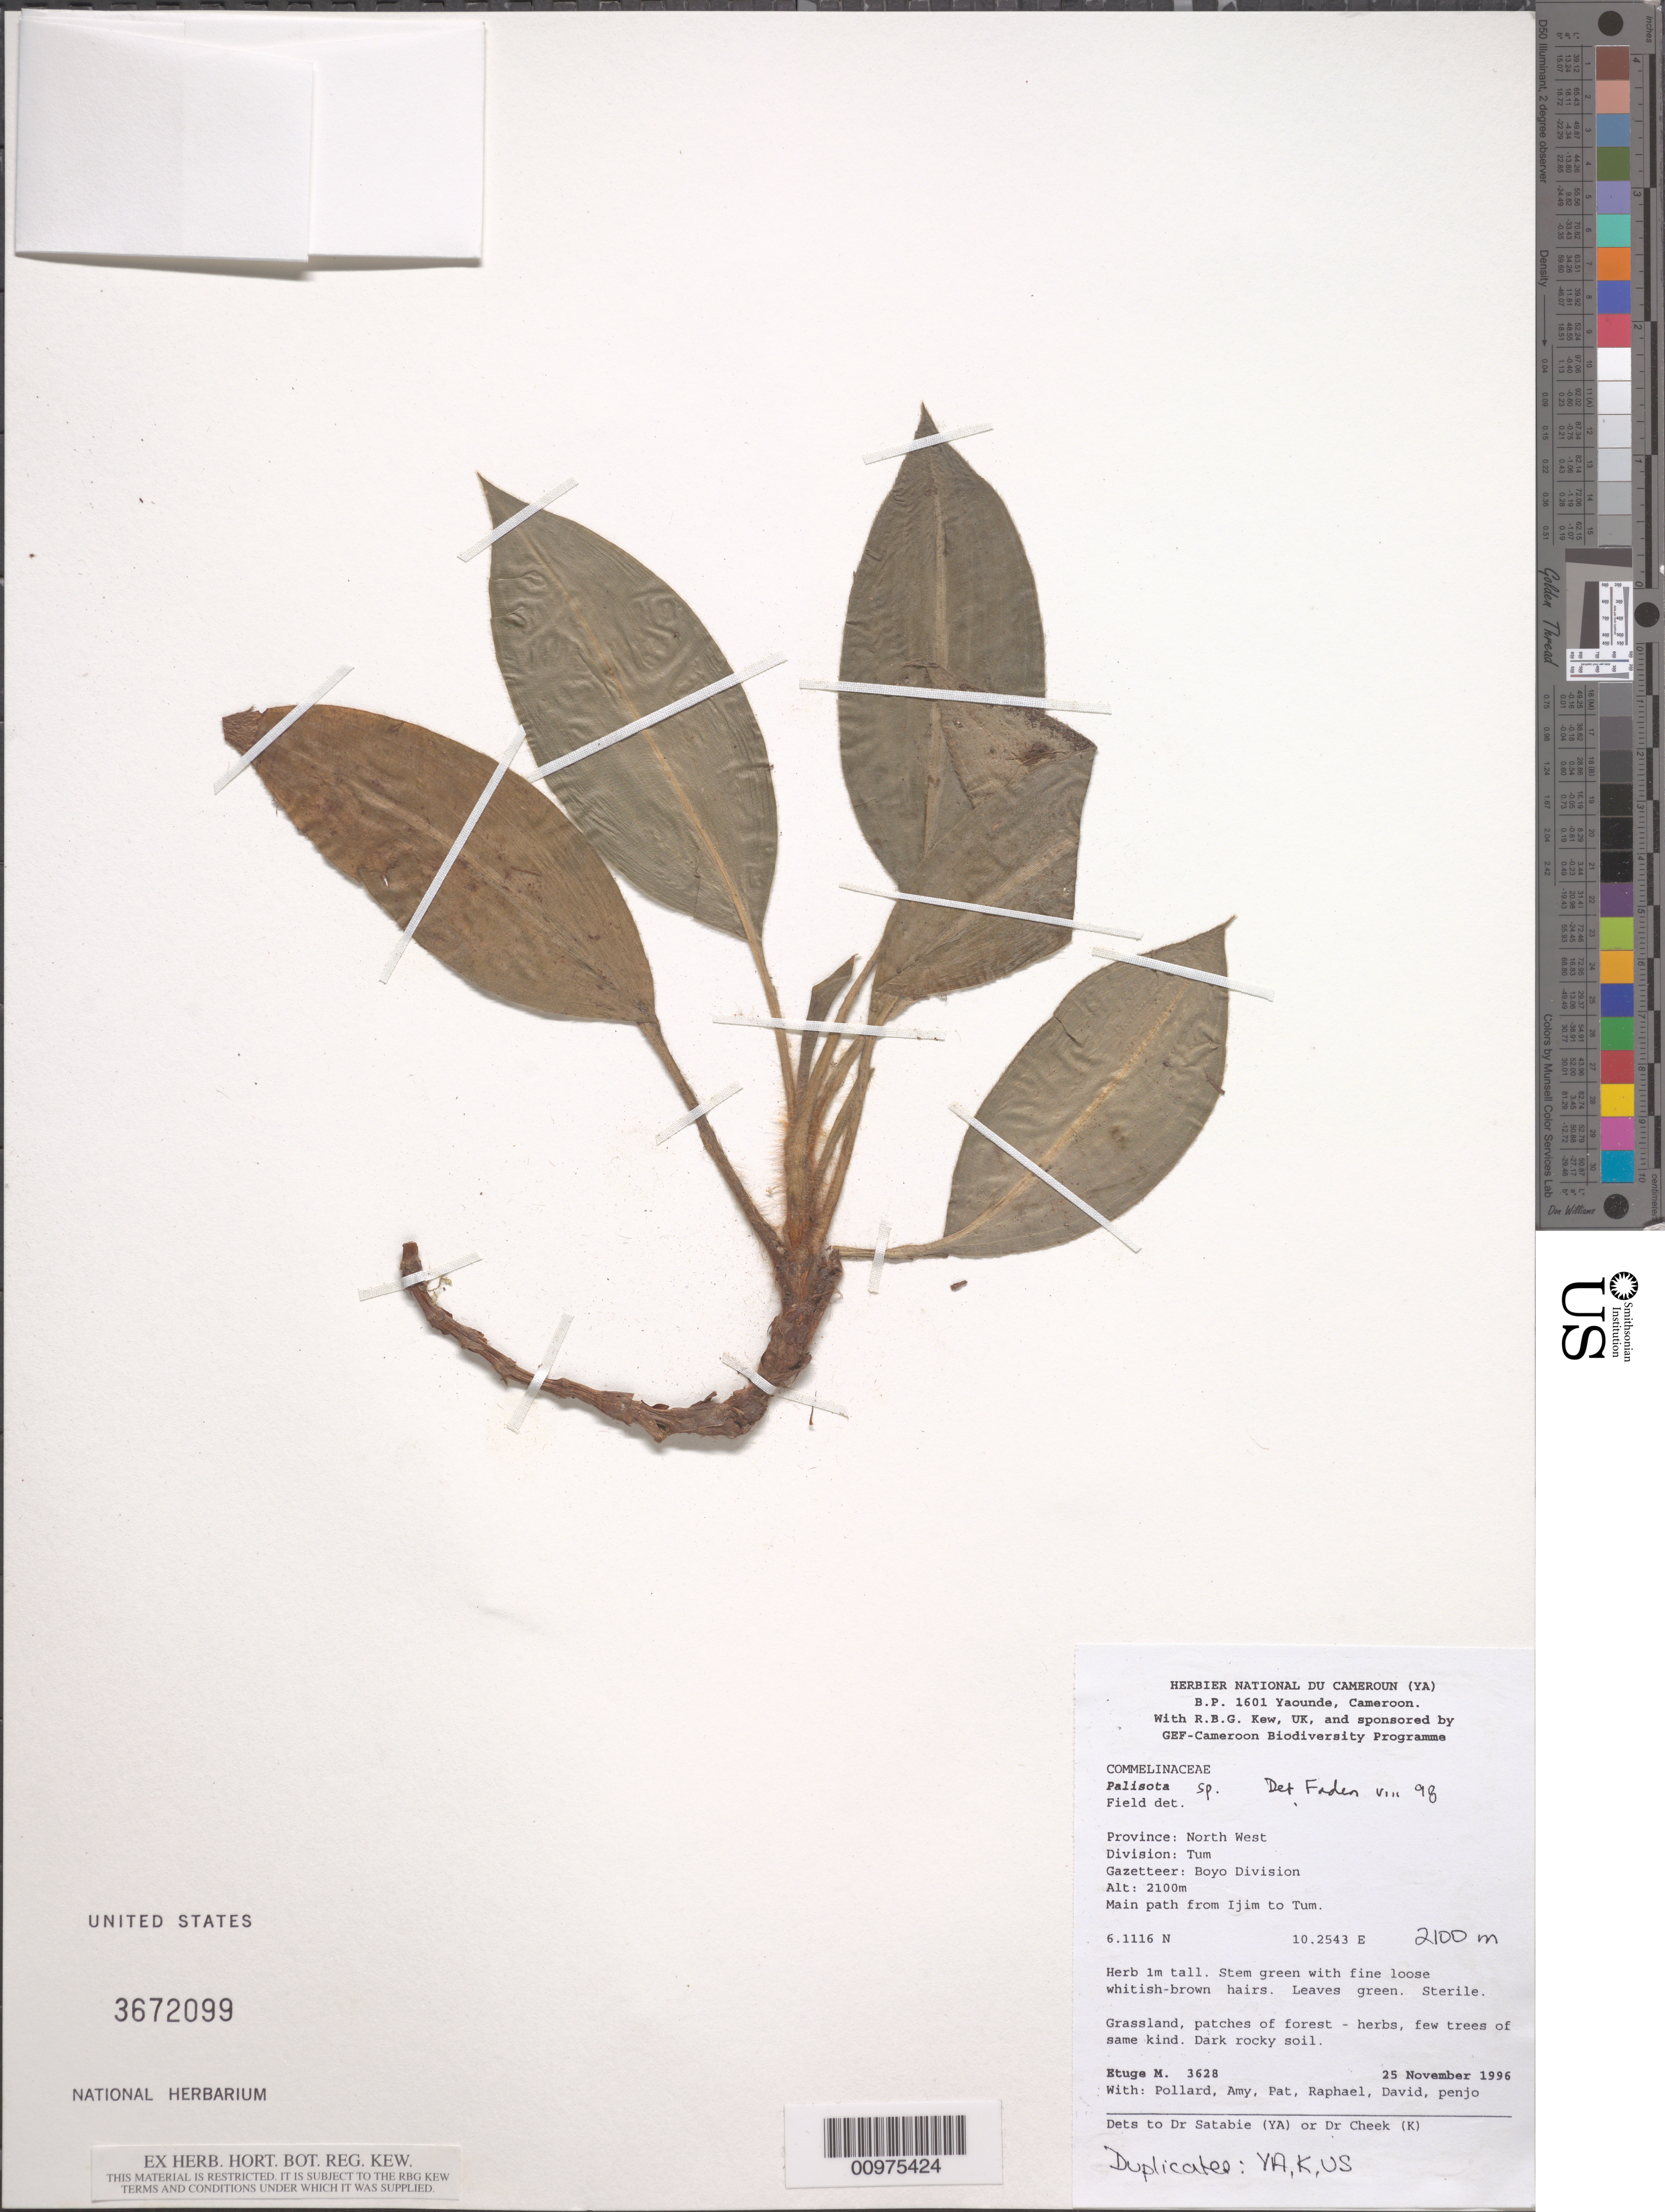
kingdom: Plantae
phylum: Tracheophyta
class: Liliopsida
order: Commelinales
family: Commelinaceae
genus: Palisota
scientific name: Palisota sp.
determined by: Faden, Robert B., (US), Smithsonian Institution - National Museum of Natural History (UNITED STATES)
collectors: M. Etuge et al.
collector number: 3628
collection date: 1996-11-25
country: Cameroon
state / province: Nord-ouest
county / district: Boyo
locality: Tum. Main path from Ijim to Tum.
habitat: Grassland, patches of forest - herbs, few trees of same kind. Dark rocky soil.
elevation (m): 2100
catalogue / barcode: US 3672099